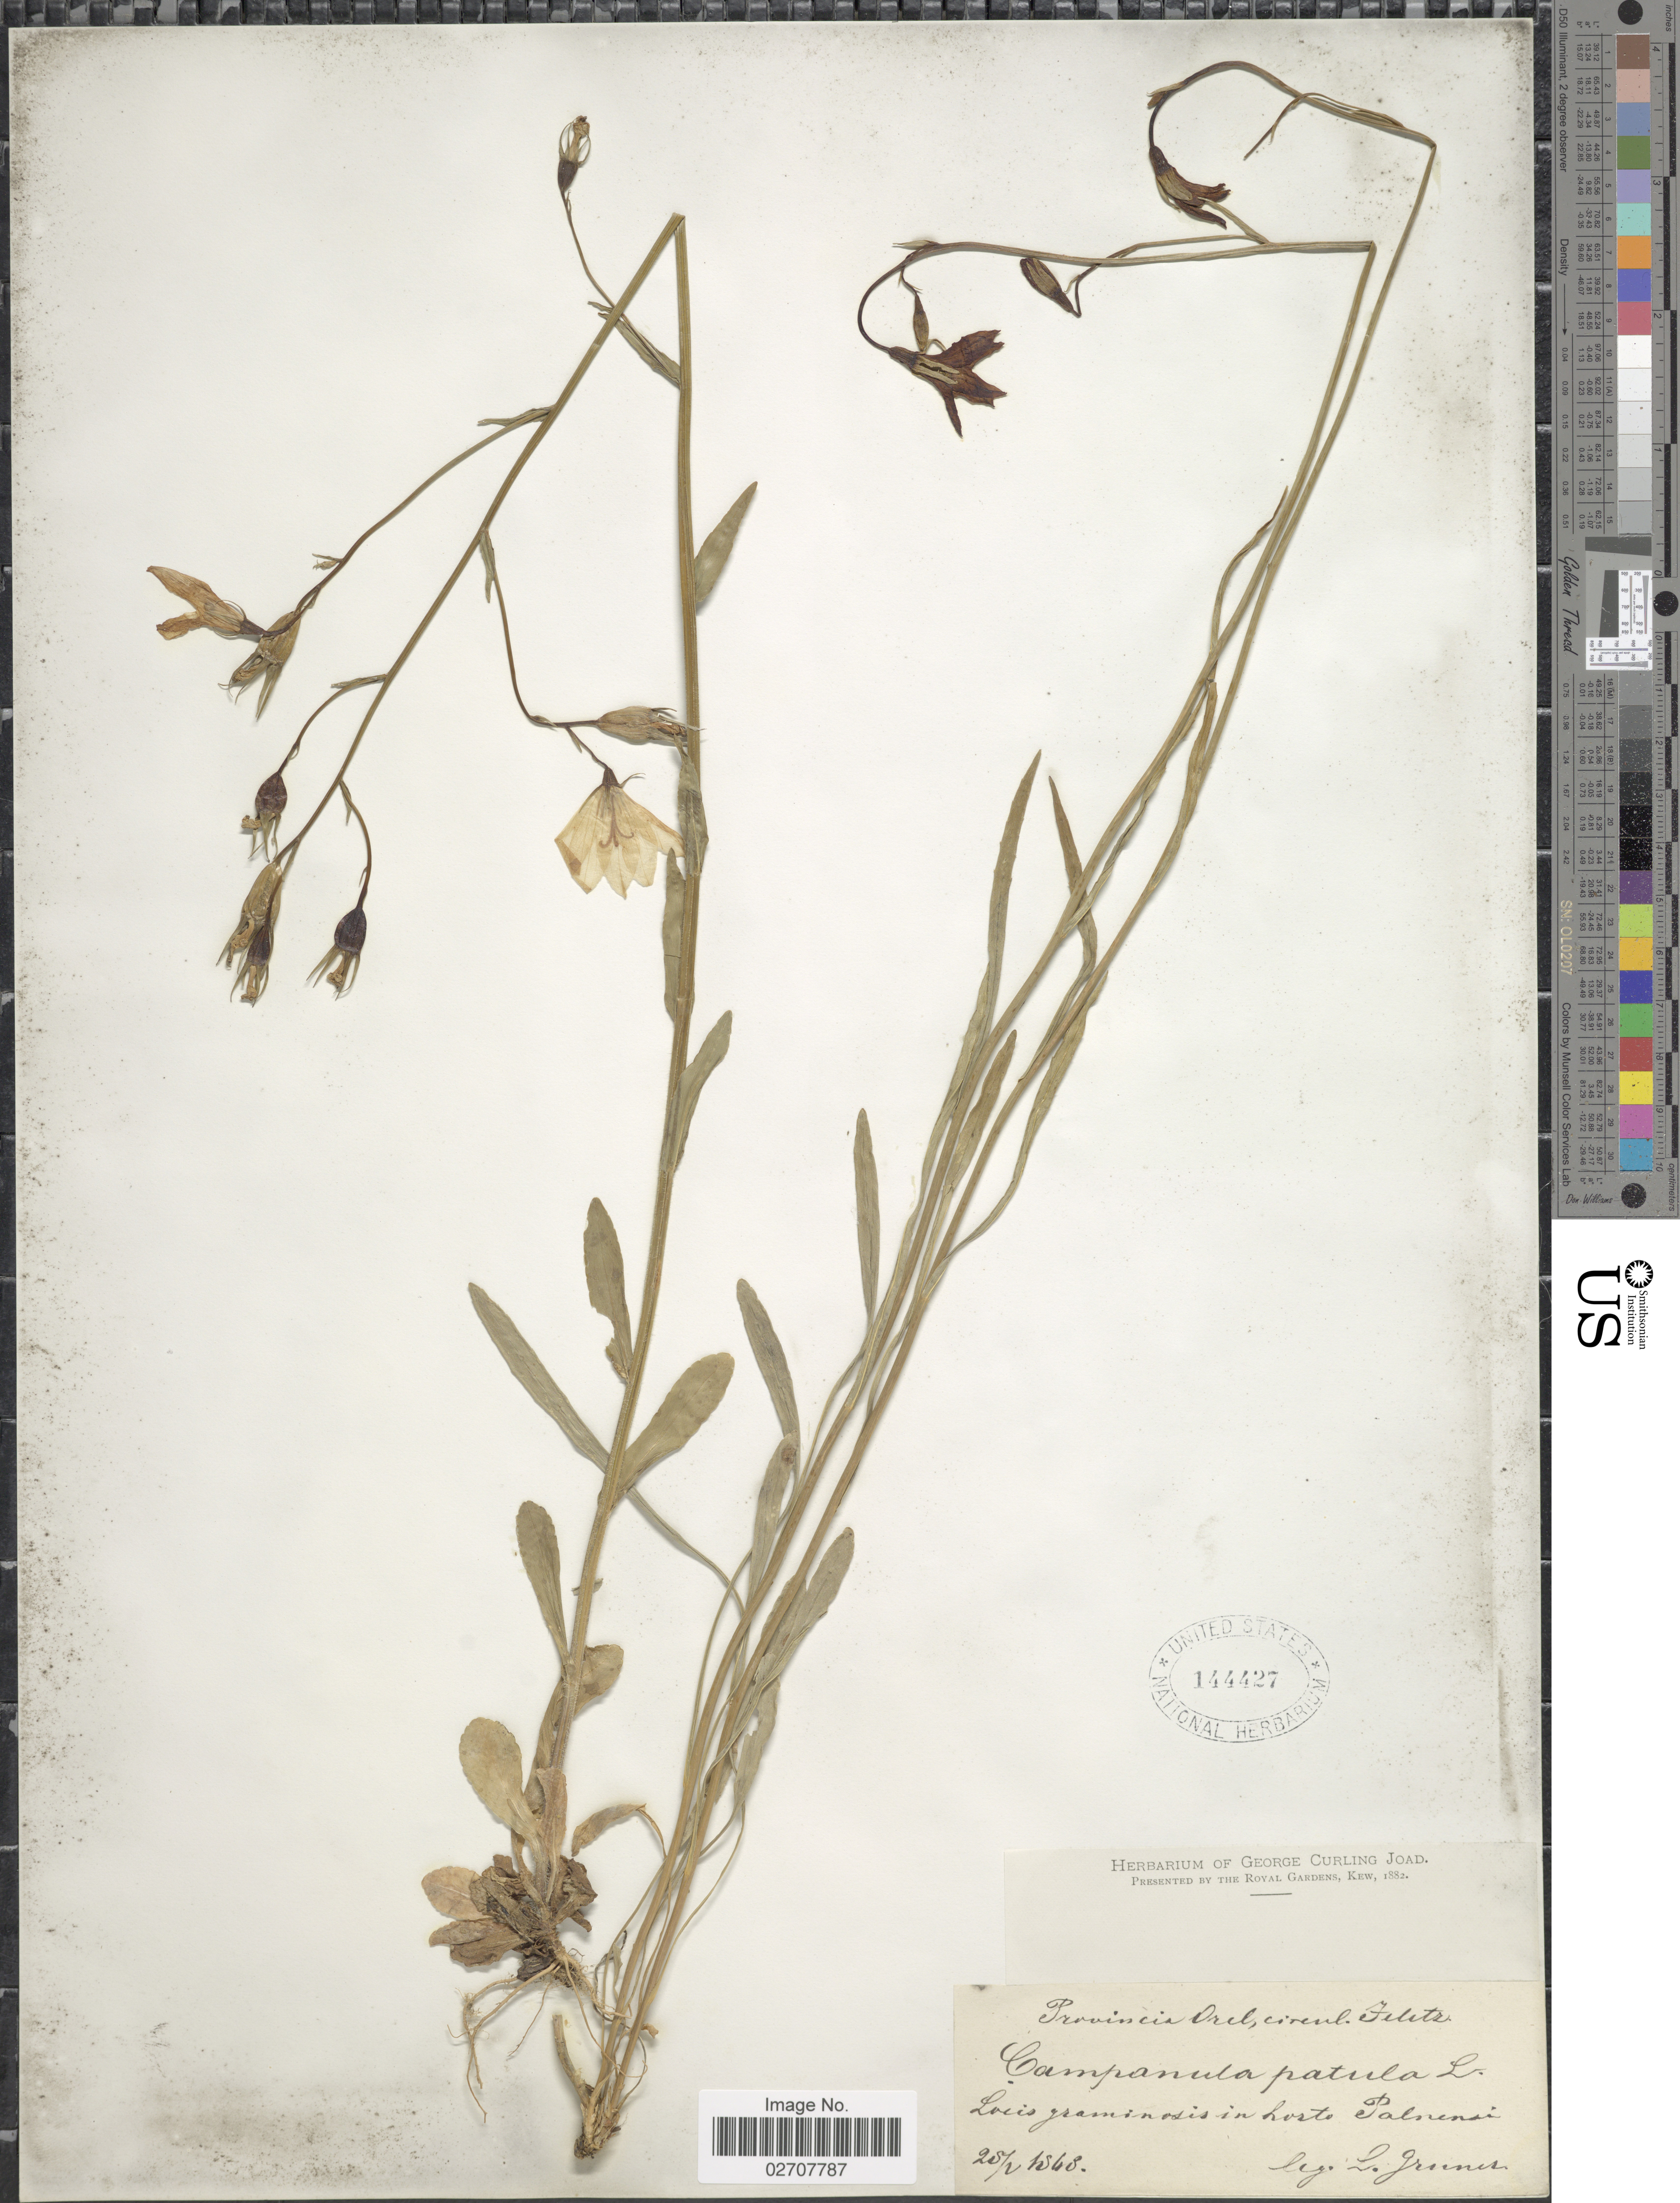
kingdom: Plantae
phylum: Tracheophyta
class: Magnoliopsida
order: Asterales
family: Campanulaceae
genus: Campanula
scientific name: Campanula patula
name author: L.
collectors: L. F. Gruner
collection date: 1868-05-28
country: Russian Federation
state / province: Lipetsk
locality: Provincia Orel, circul Feletz (Yelets). horto Palnensi (Palna)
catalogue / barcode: US 144427